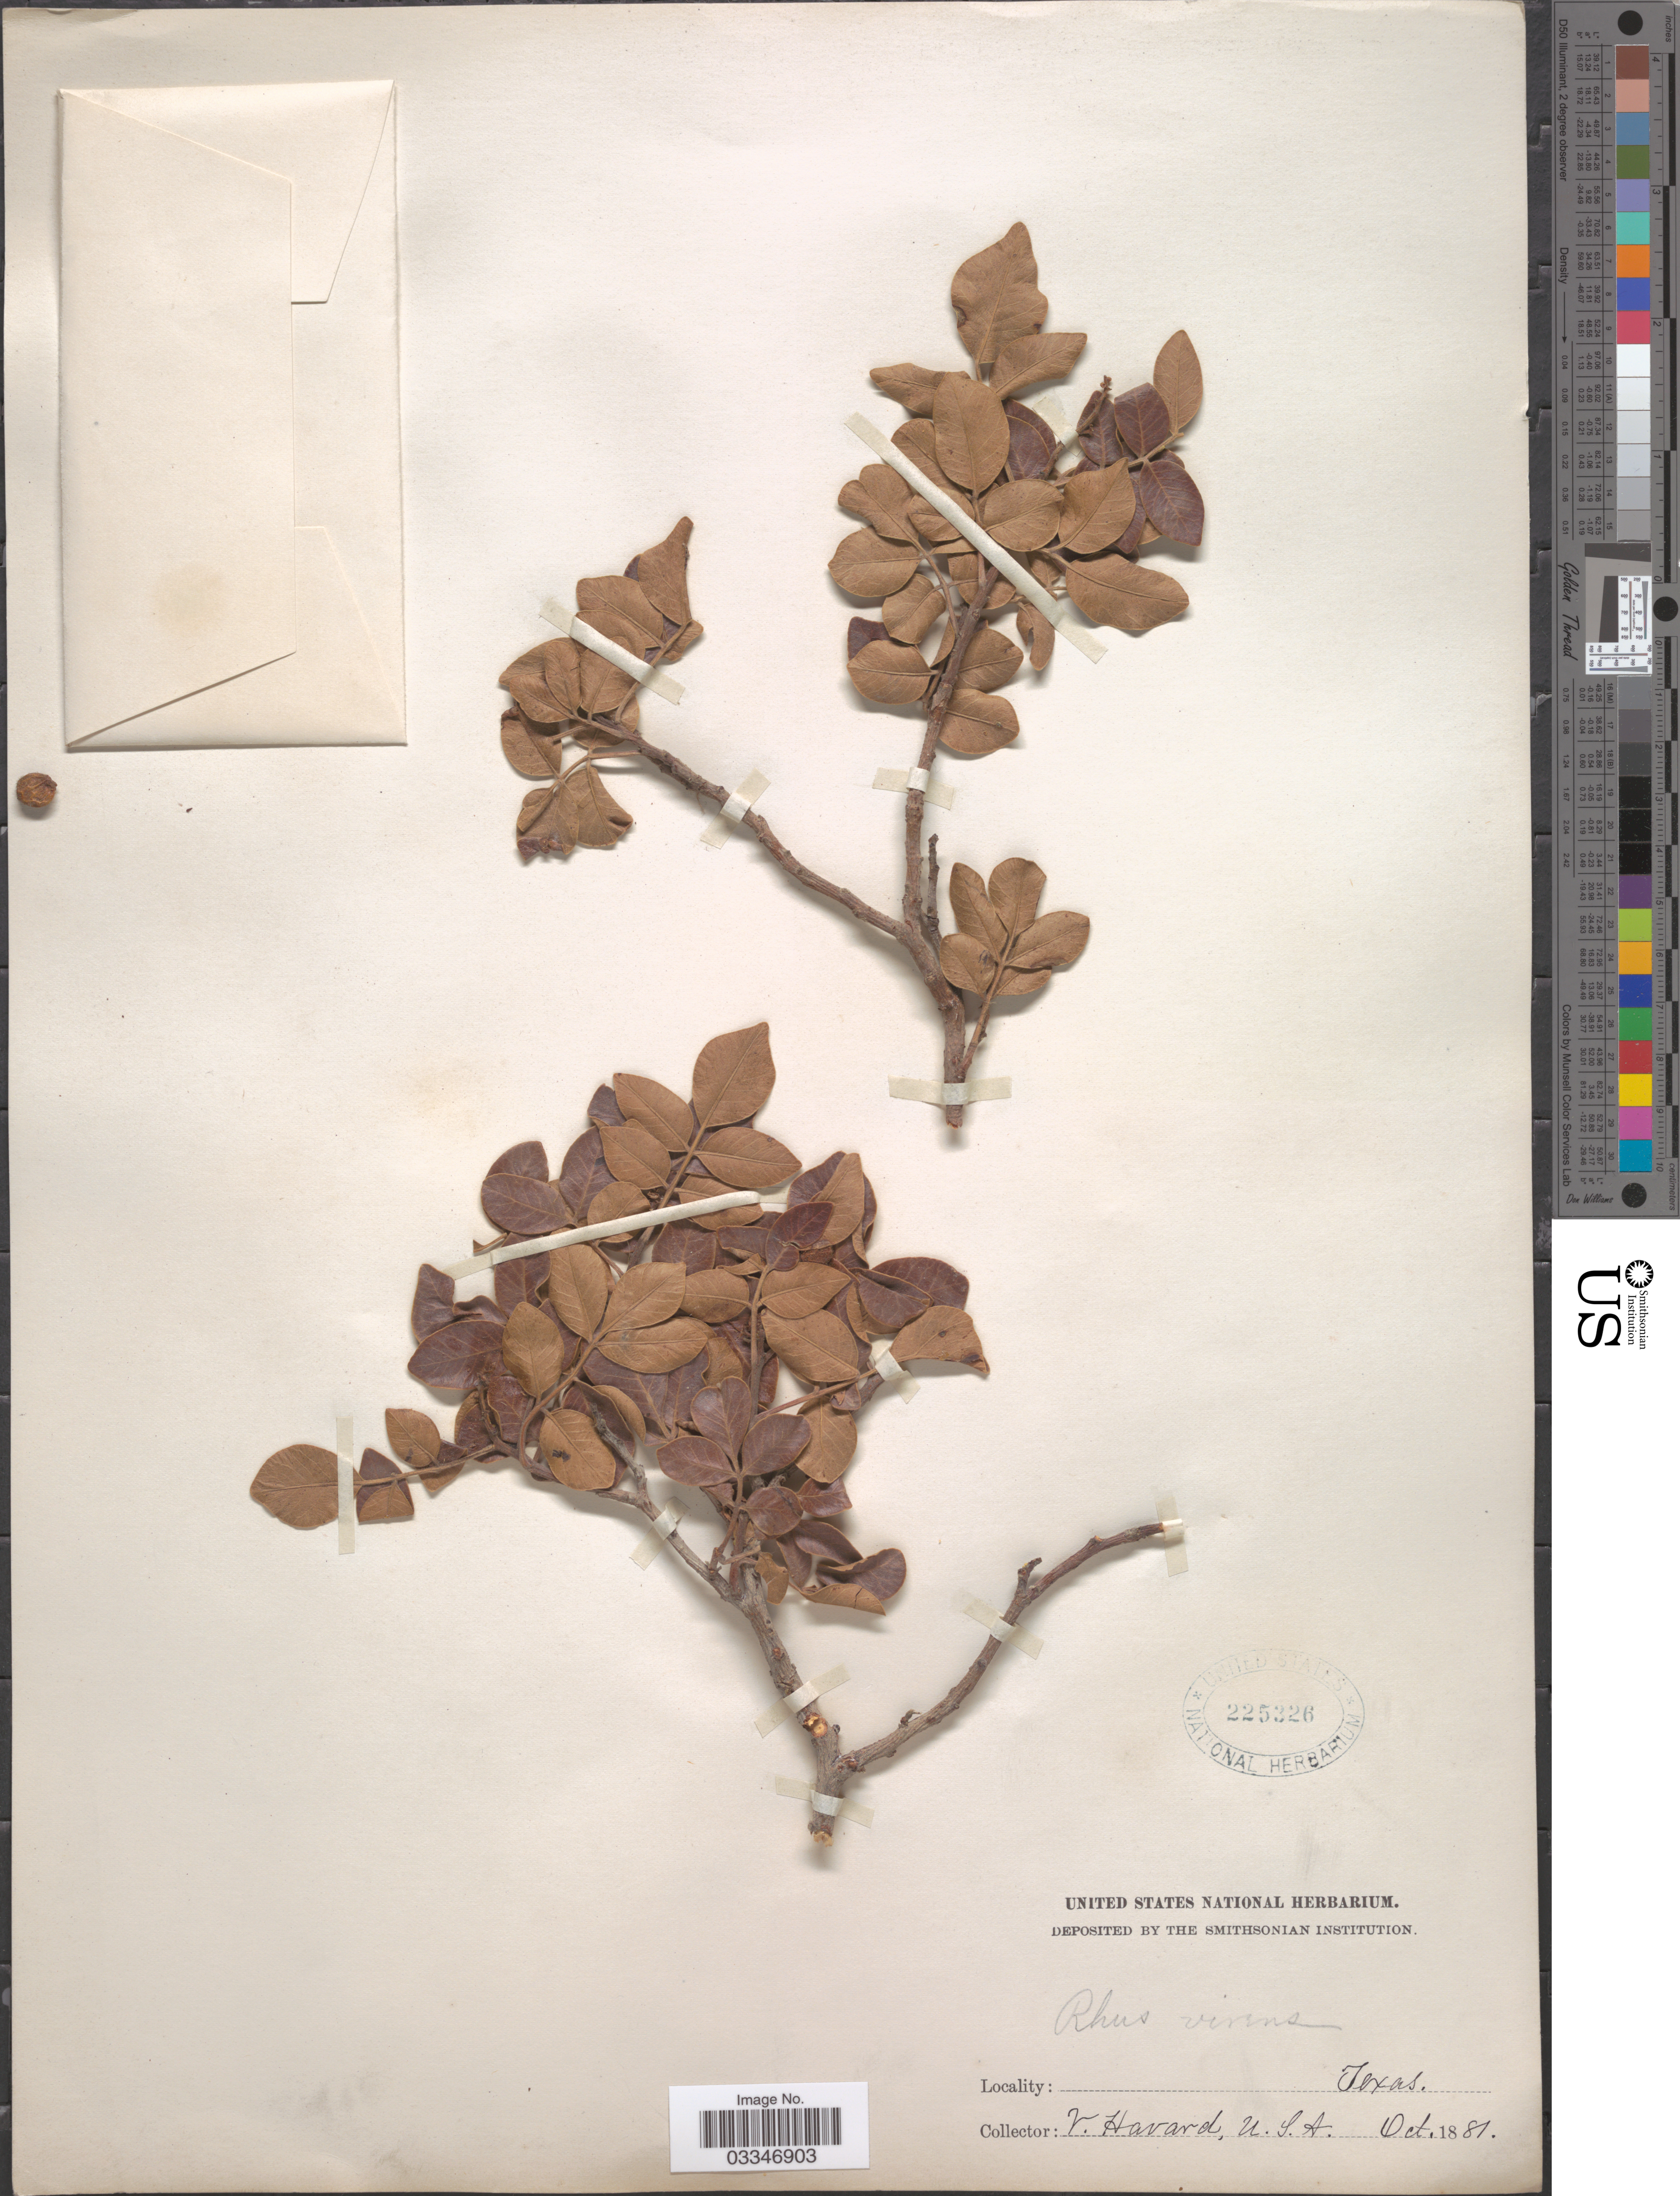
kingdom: Plantae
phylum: Tracheophyta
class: Magnoliopsida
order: Sapindales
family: Anacardiaceae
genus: Rhus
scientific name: Rhus virens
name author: Lindh. ex A. Gray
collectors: V. Havard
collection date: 1881-10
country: United States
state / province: Texas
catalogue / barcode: US 225326